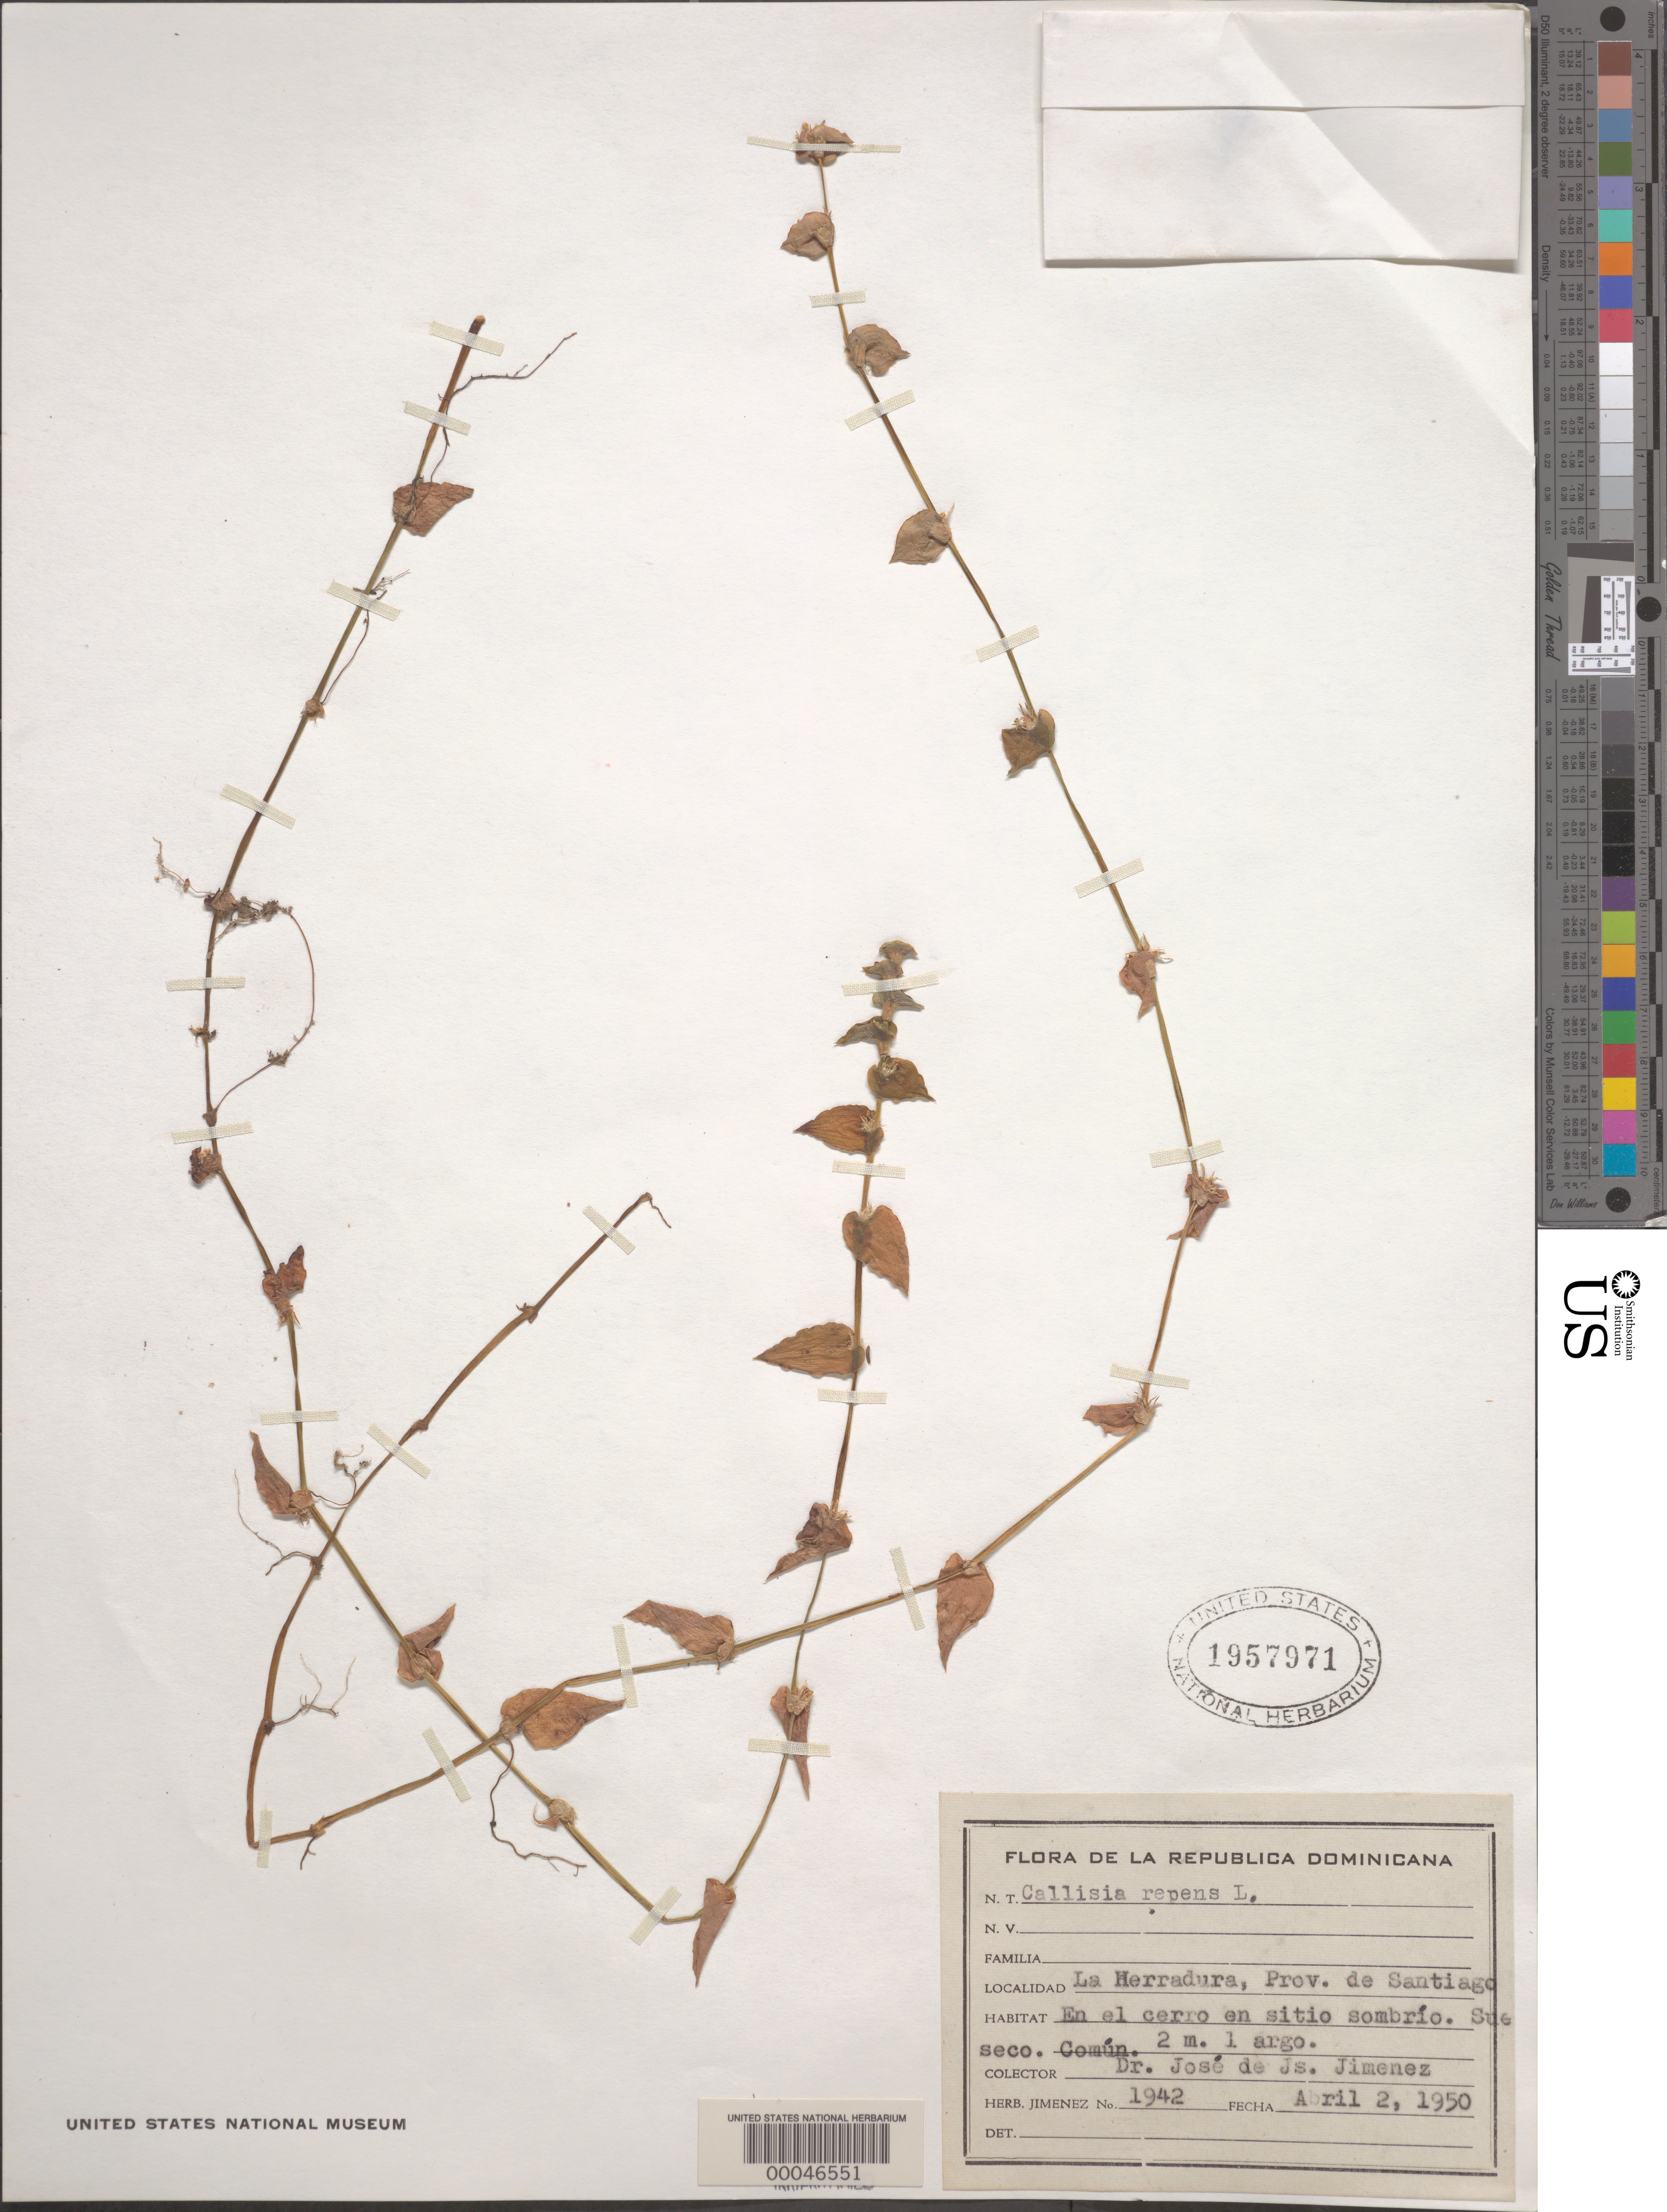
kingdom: Plantae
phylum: Tracheophyta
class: Liliopsida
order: Commelinales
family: Commelinaceae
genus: Callisia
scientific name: Callisia repens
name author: (Jacq.) L.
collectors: J. J. Jiménez Almonte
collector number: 1942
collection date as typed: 02 Apr 1950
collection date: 1950-04-02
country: Dominican Republic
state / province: Santiago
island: Hispaniola Island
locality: La herradura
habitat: Sunny area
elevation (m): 2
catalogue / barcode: US 1957971